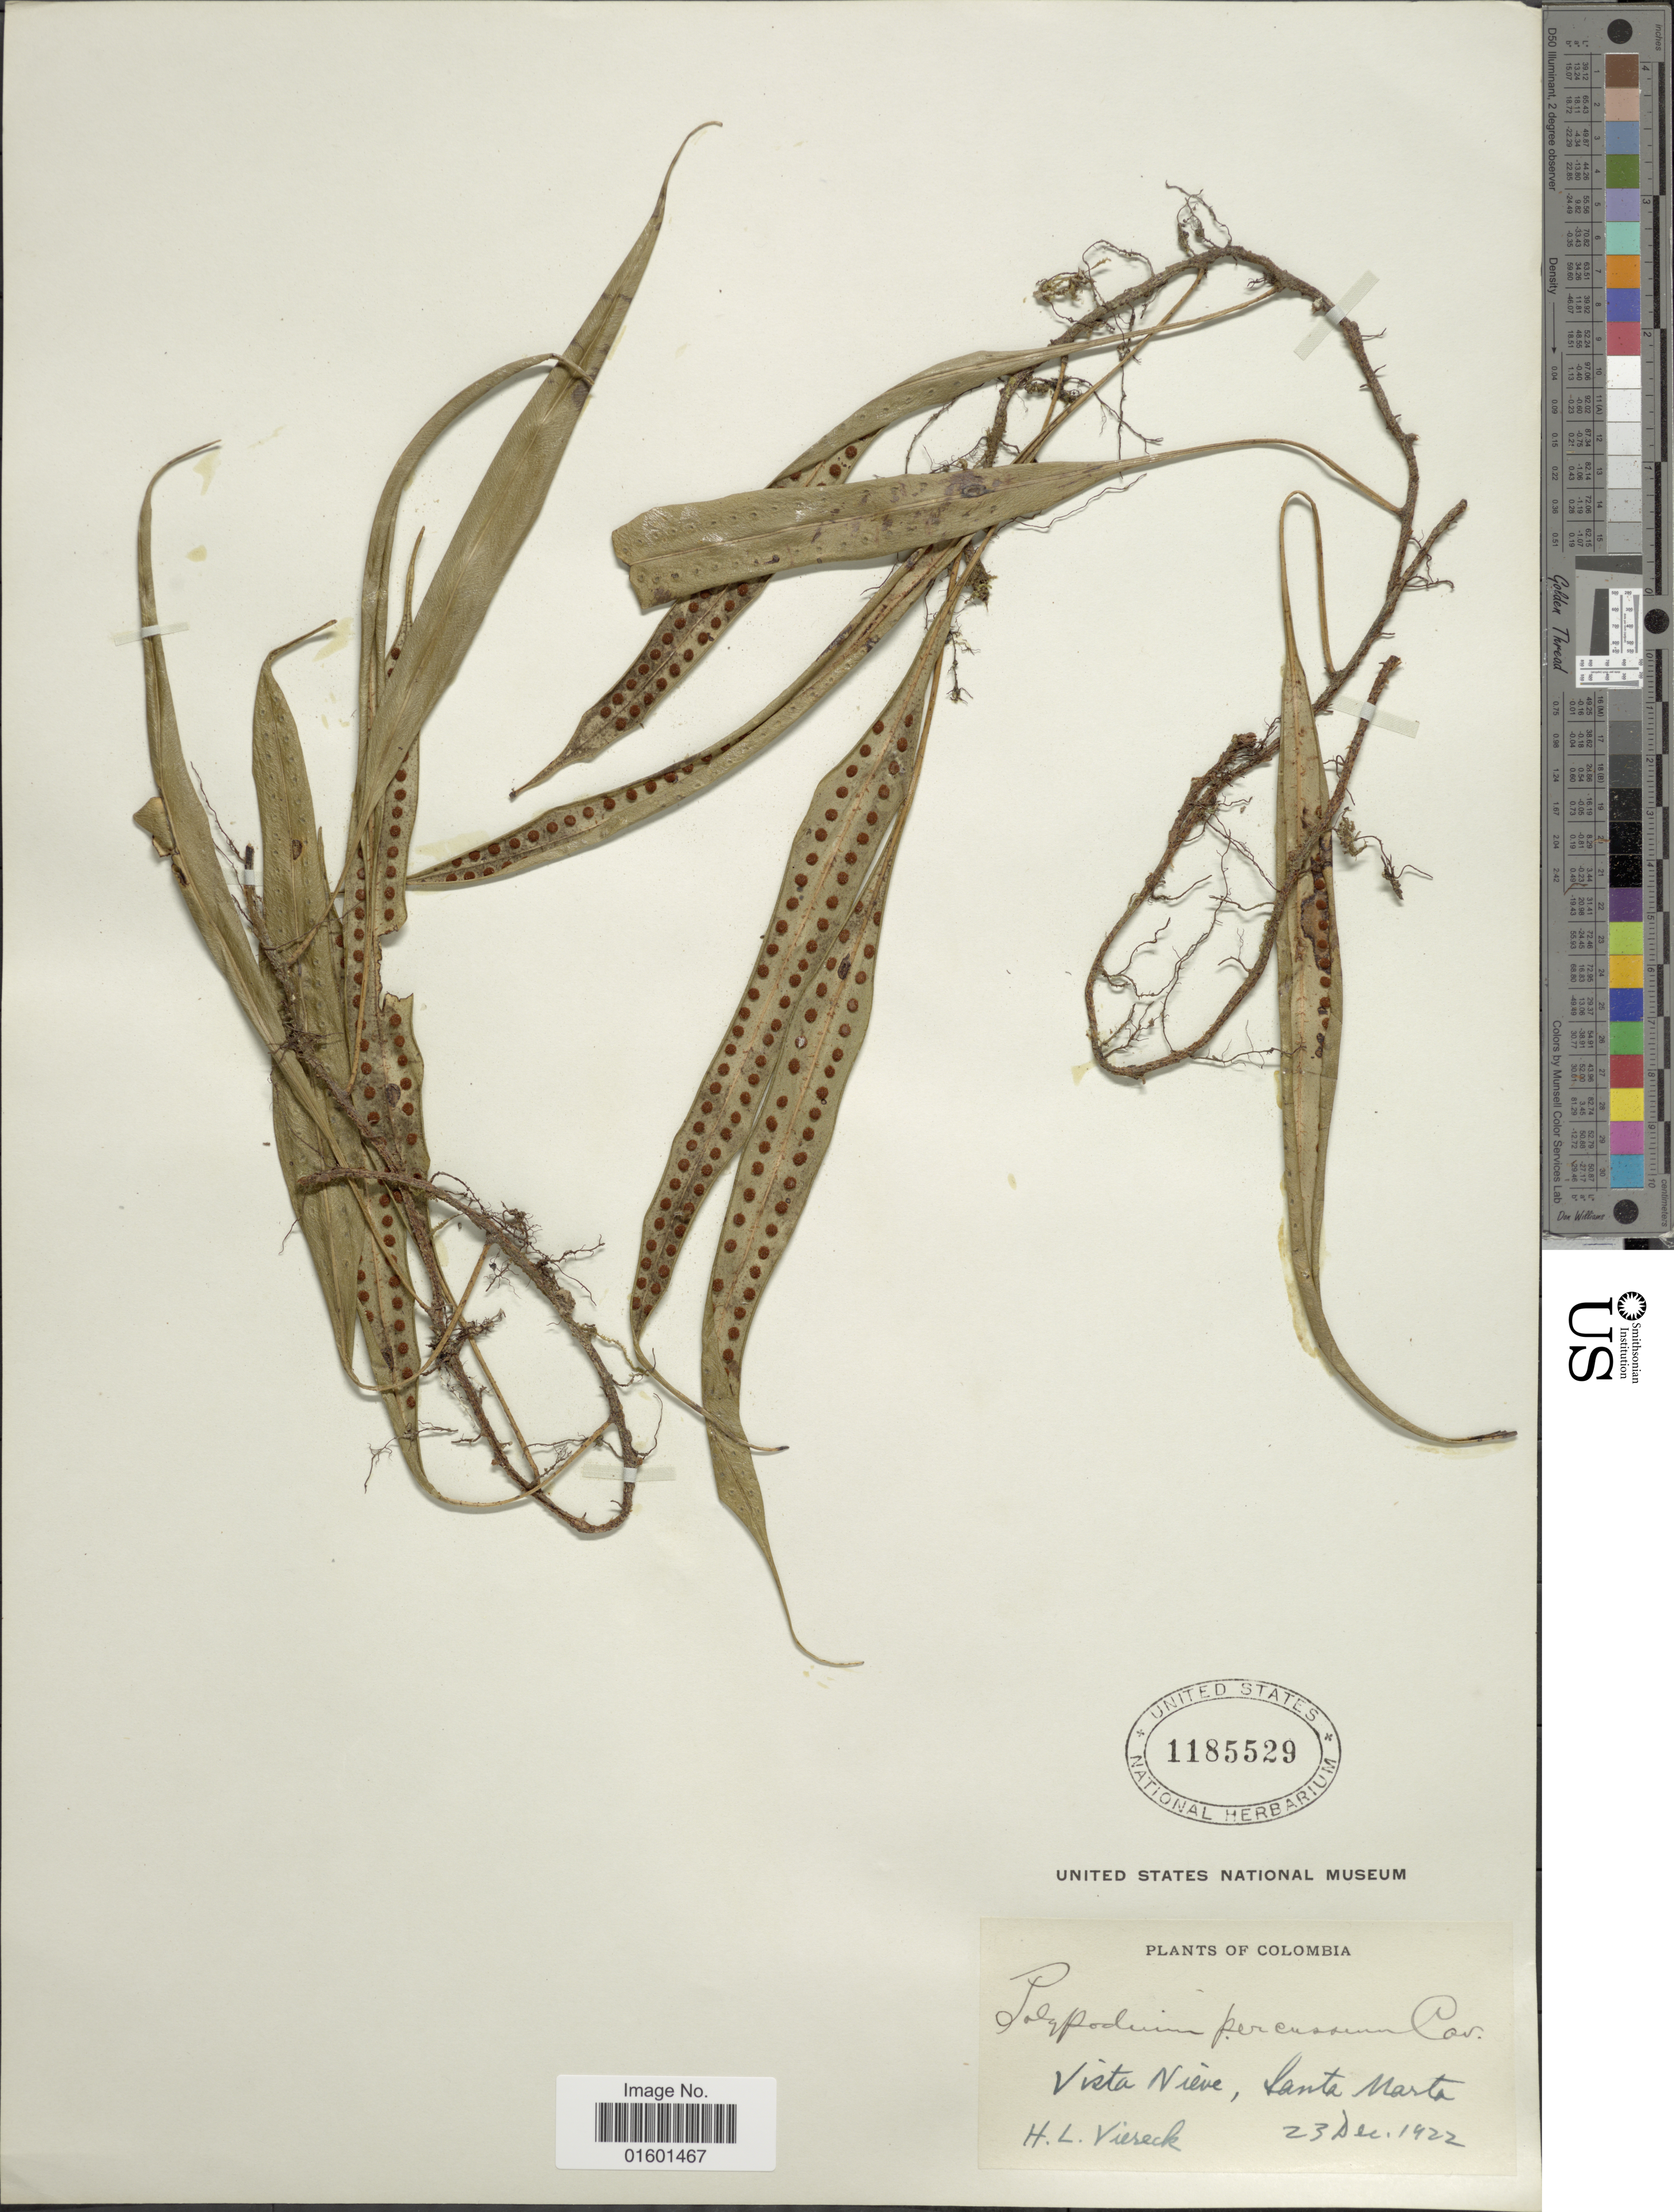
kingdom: Plantae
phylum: Tracheophyta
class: Polypodiopsida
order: Polypodiales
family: Polypodiaceae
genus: Microgramma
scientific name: Microgramma percussa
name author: (Cav.) de la Sota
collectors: H. L. Viereck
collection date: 1922-12-23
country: Colombia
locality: Vista Nieve, Santa Marta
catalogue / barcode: US 1185529